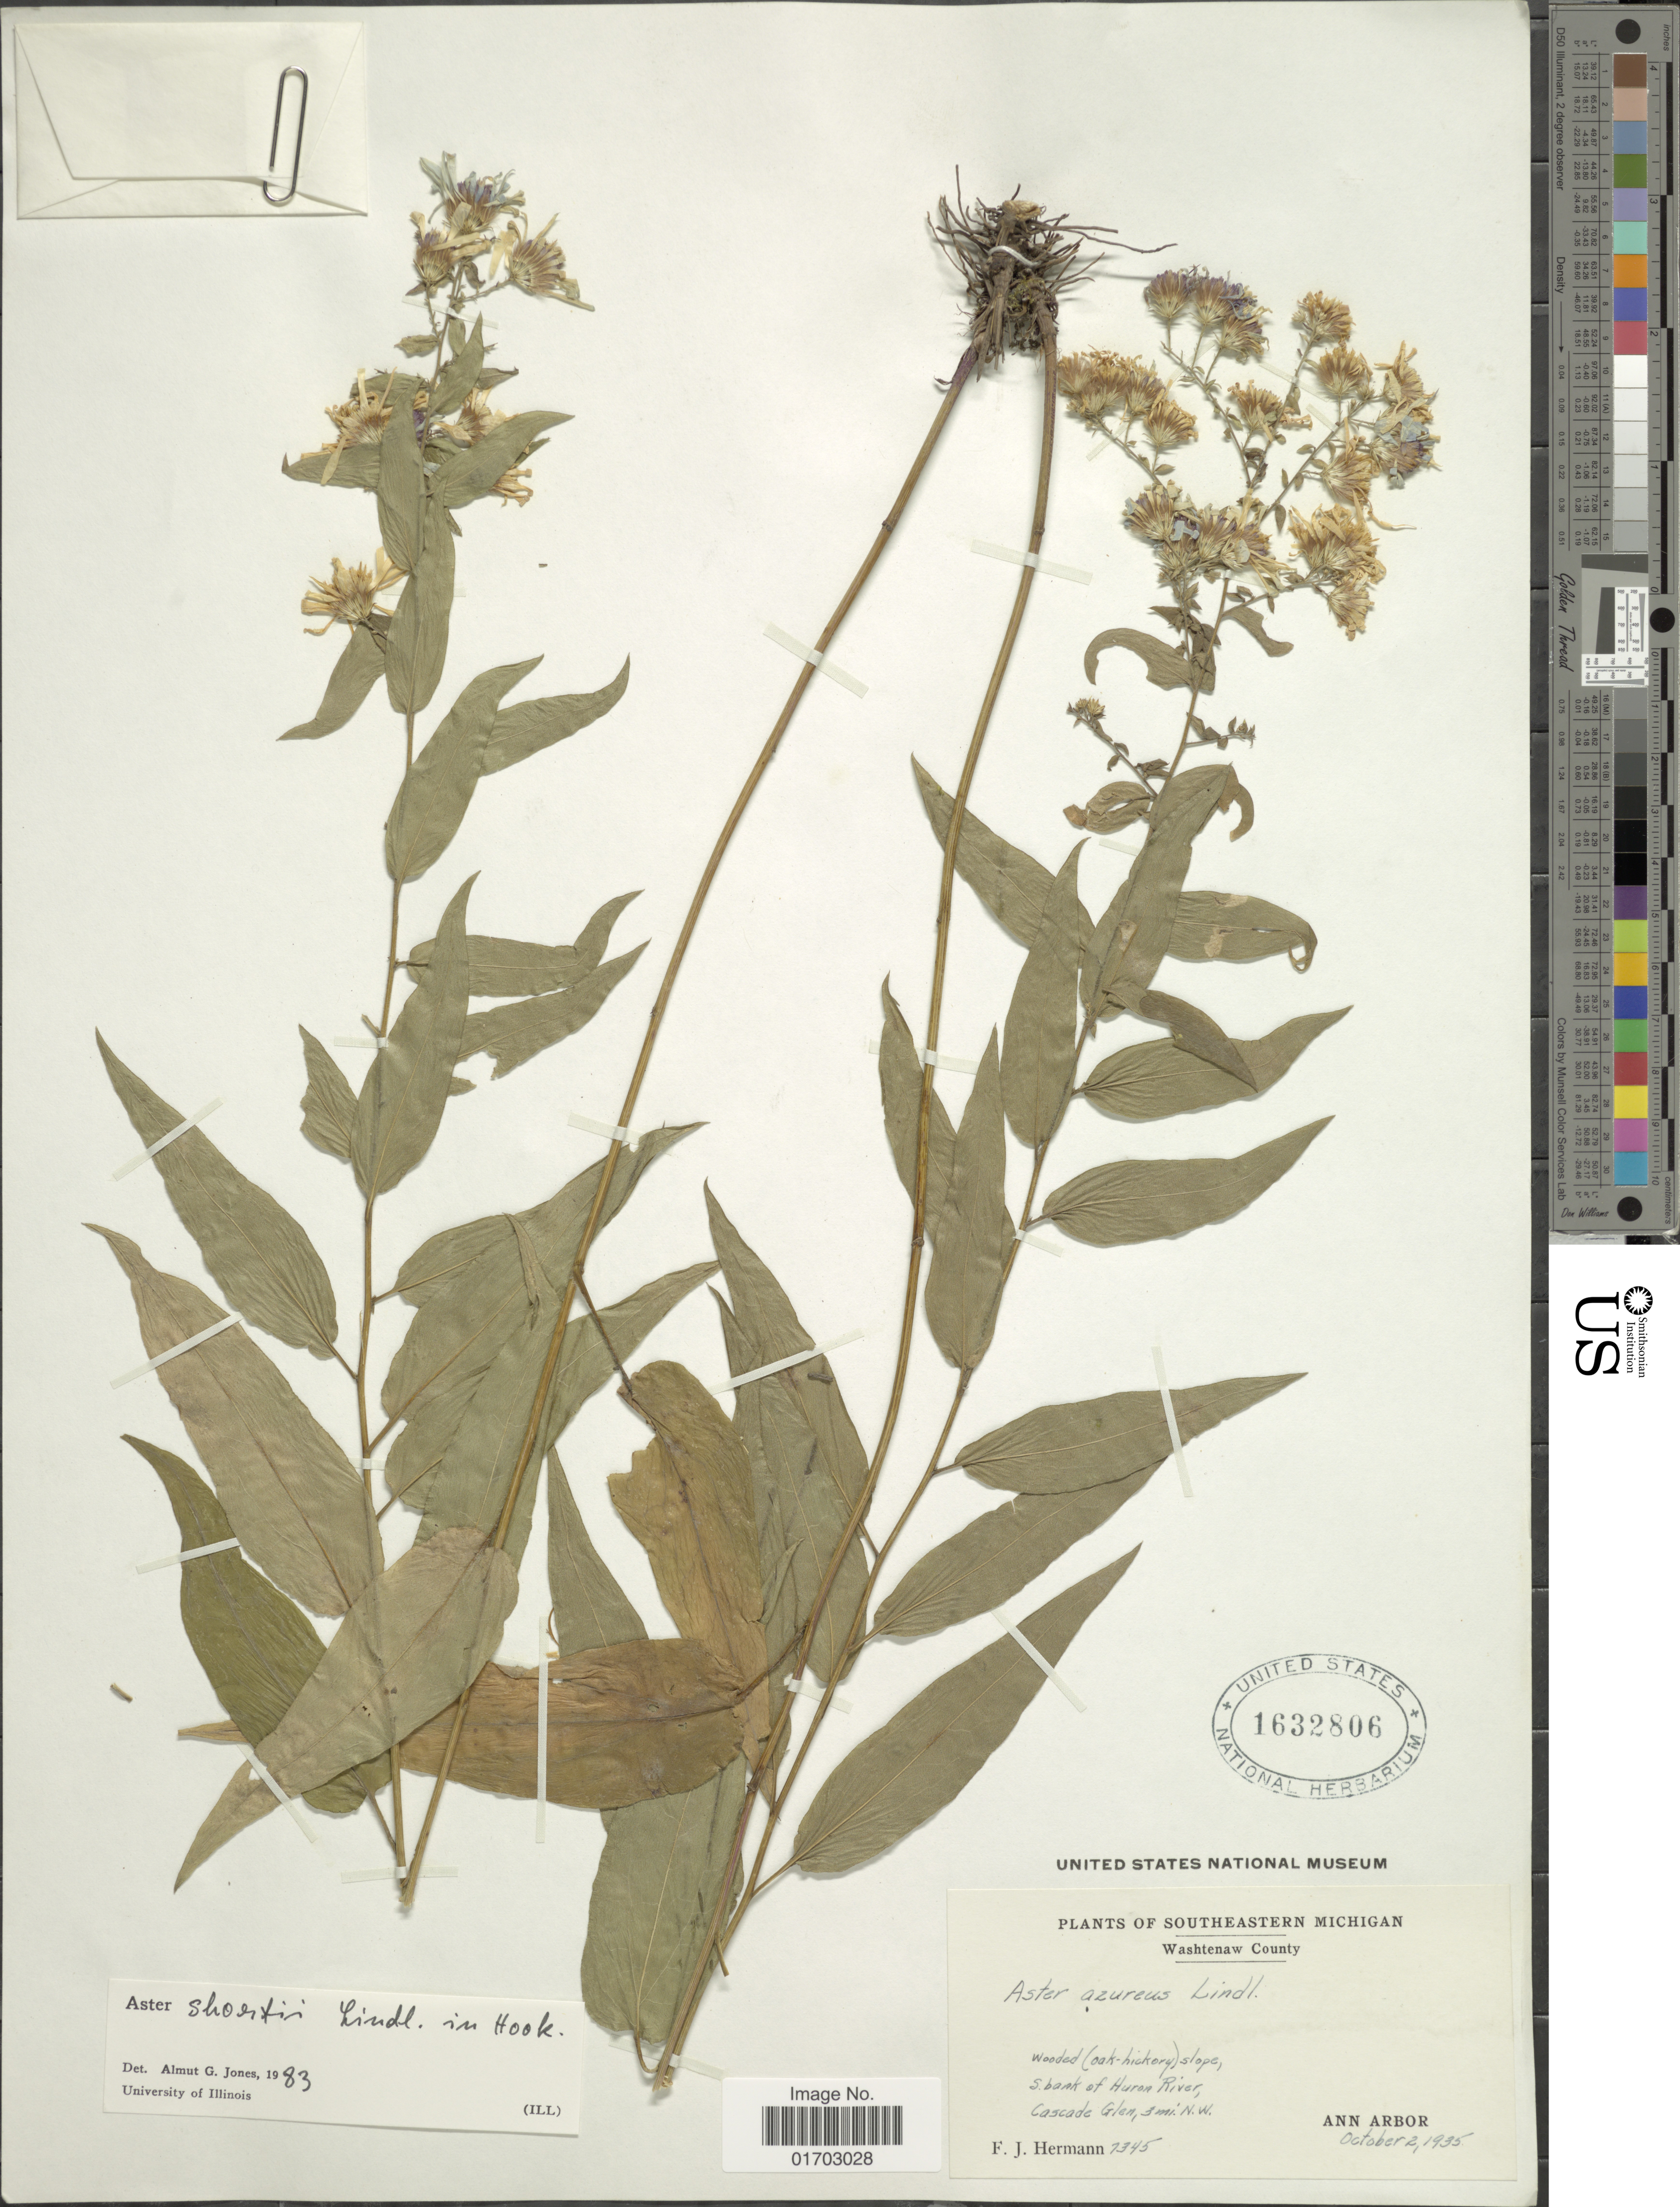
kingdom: Plantae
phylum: Tracheophyta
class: Magnoliopsida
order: Asterales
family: Asteraceae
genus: Symphyotrichum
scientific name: Symphyotrichum shortii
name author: (Lindl.) G.L. Nesom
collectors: F. J. Hermann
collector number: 1345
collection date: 1935-10-02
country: United States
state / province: Michigan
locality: Southeastern Michigan, Washtenaw County, Ann Arbor, S. bank of Huron River, Cascade Glen, 3 mi. N.W.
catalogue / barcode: US 1632806